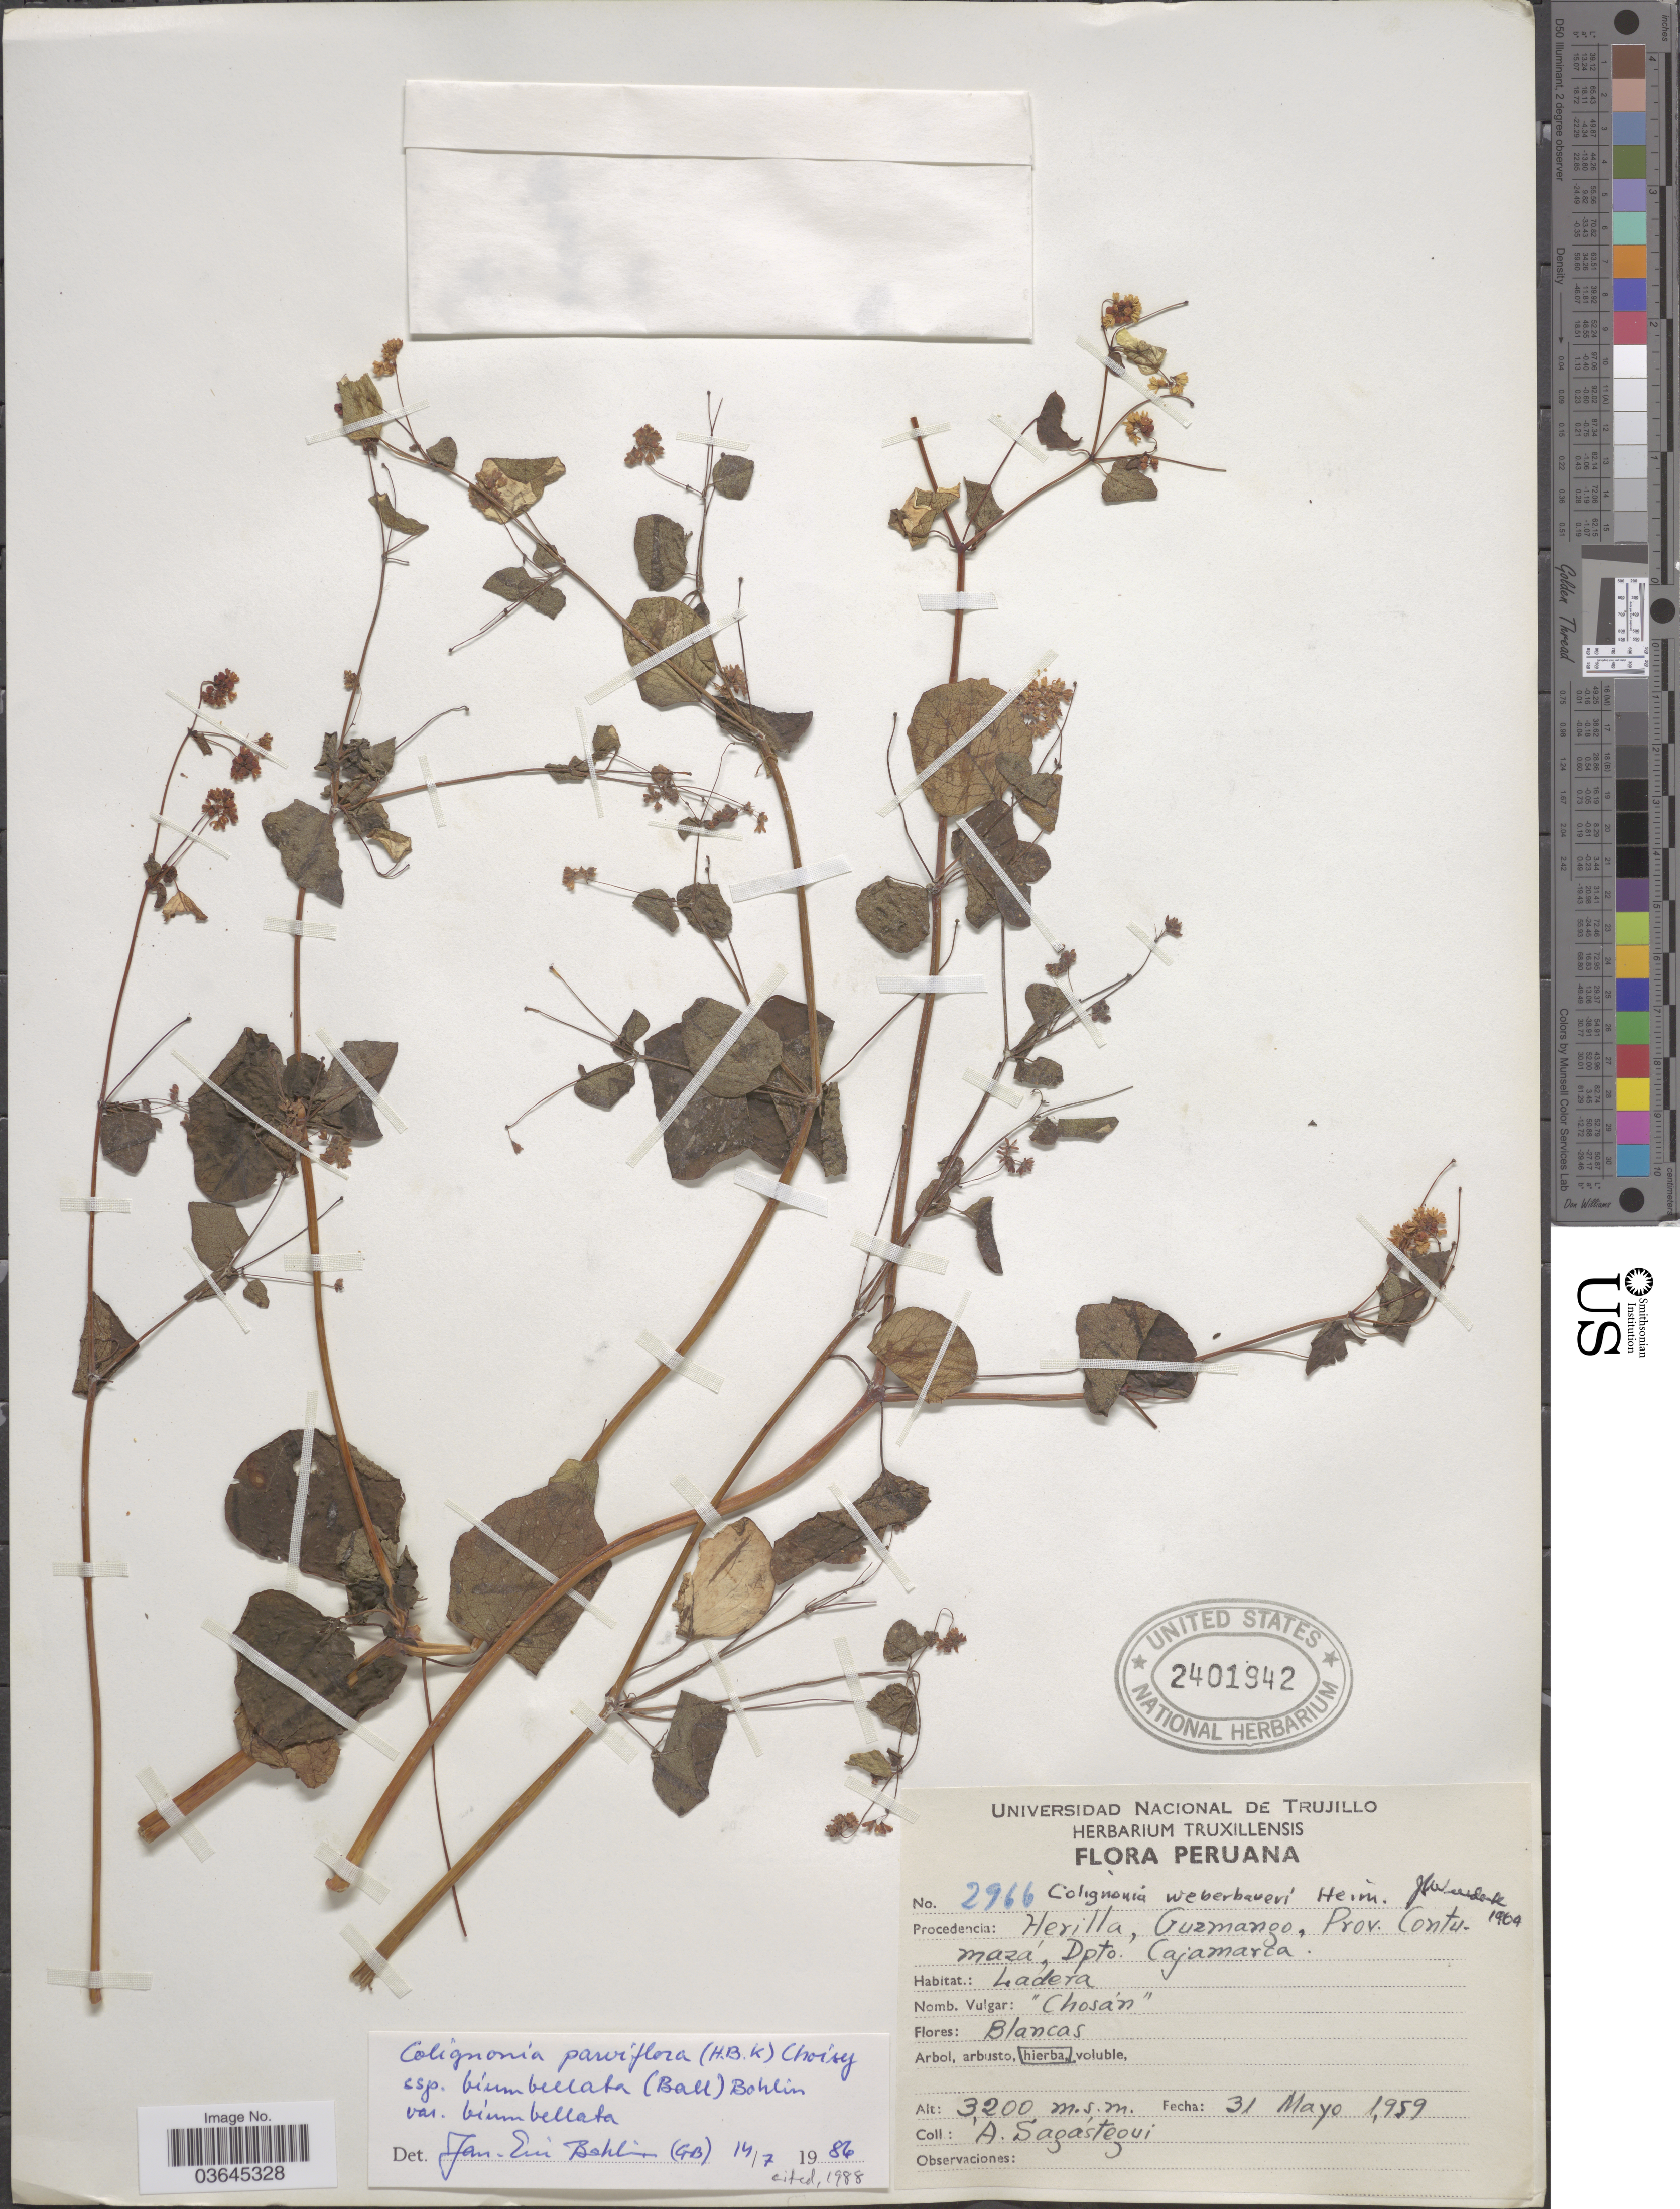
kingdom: Plantae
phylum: Tracheophyta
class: Magnoliopsida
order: Caryophyllales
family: Nyctaginaceae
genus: Colignonia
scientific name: Colignonia parviflora subsp. biumbellata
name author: (Ball) J.E. Bohlin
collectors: A. Sagastegui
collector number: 2966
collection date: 1959-05-31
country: Peru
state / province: Cajamarca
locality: Herilla, Guzmango, Prov. Contumaza, Dpto. Cajamarca.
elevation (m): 3200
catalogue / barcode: US 2401942